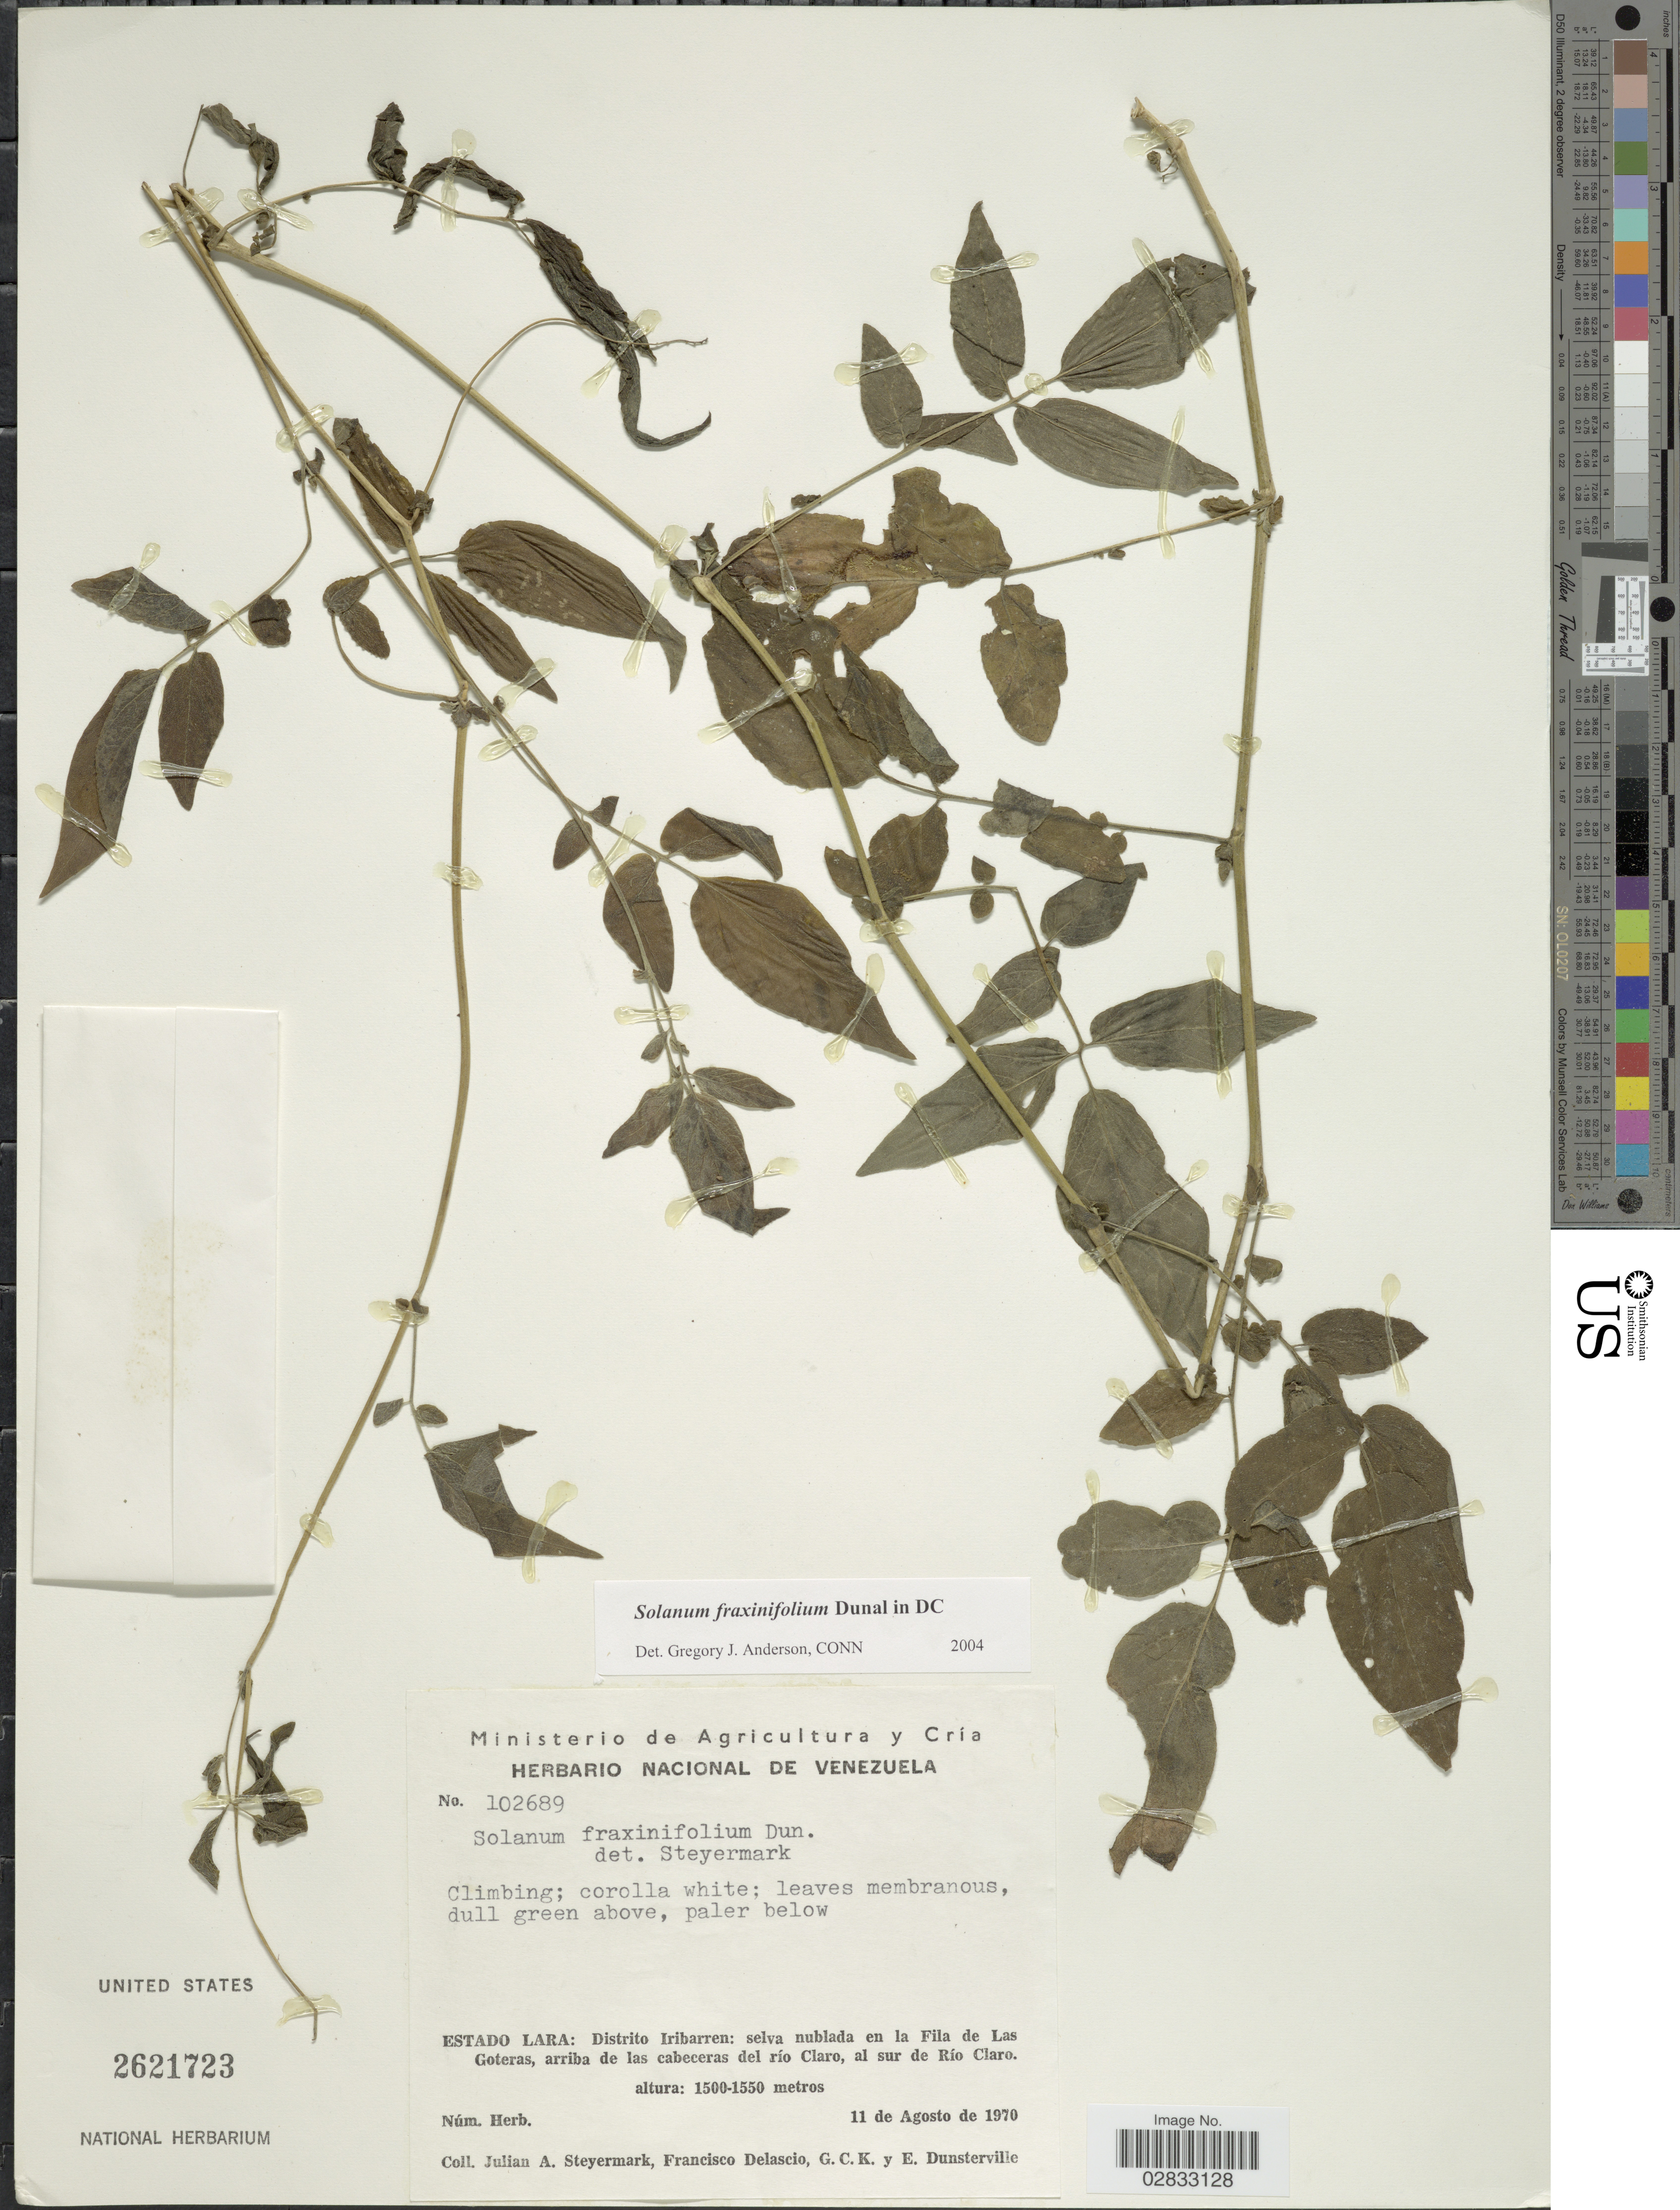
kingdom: Plantae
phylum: Tracheophyta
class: Magnoliopsida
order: Solanales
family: Solanaceae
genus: Solanum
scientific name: Solanum fraxinifolium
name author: Dunal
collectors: J. Steyermark, F. Delascio, G. C. K. Dunsterville & E. Dunsterville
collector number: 102689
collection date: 1970-08-11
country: Venezuela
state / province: Lara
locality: Distrito Iribarren: selva nublada en la Fila de Las Goteras, arriba de las cabeceras del río Claro, al sur de Río Claro.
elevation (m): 1500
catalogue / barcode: US 2621723